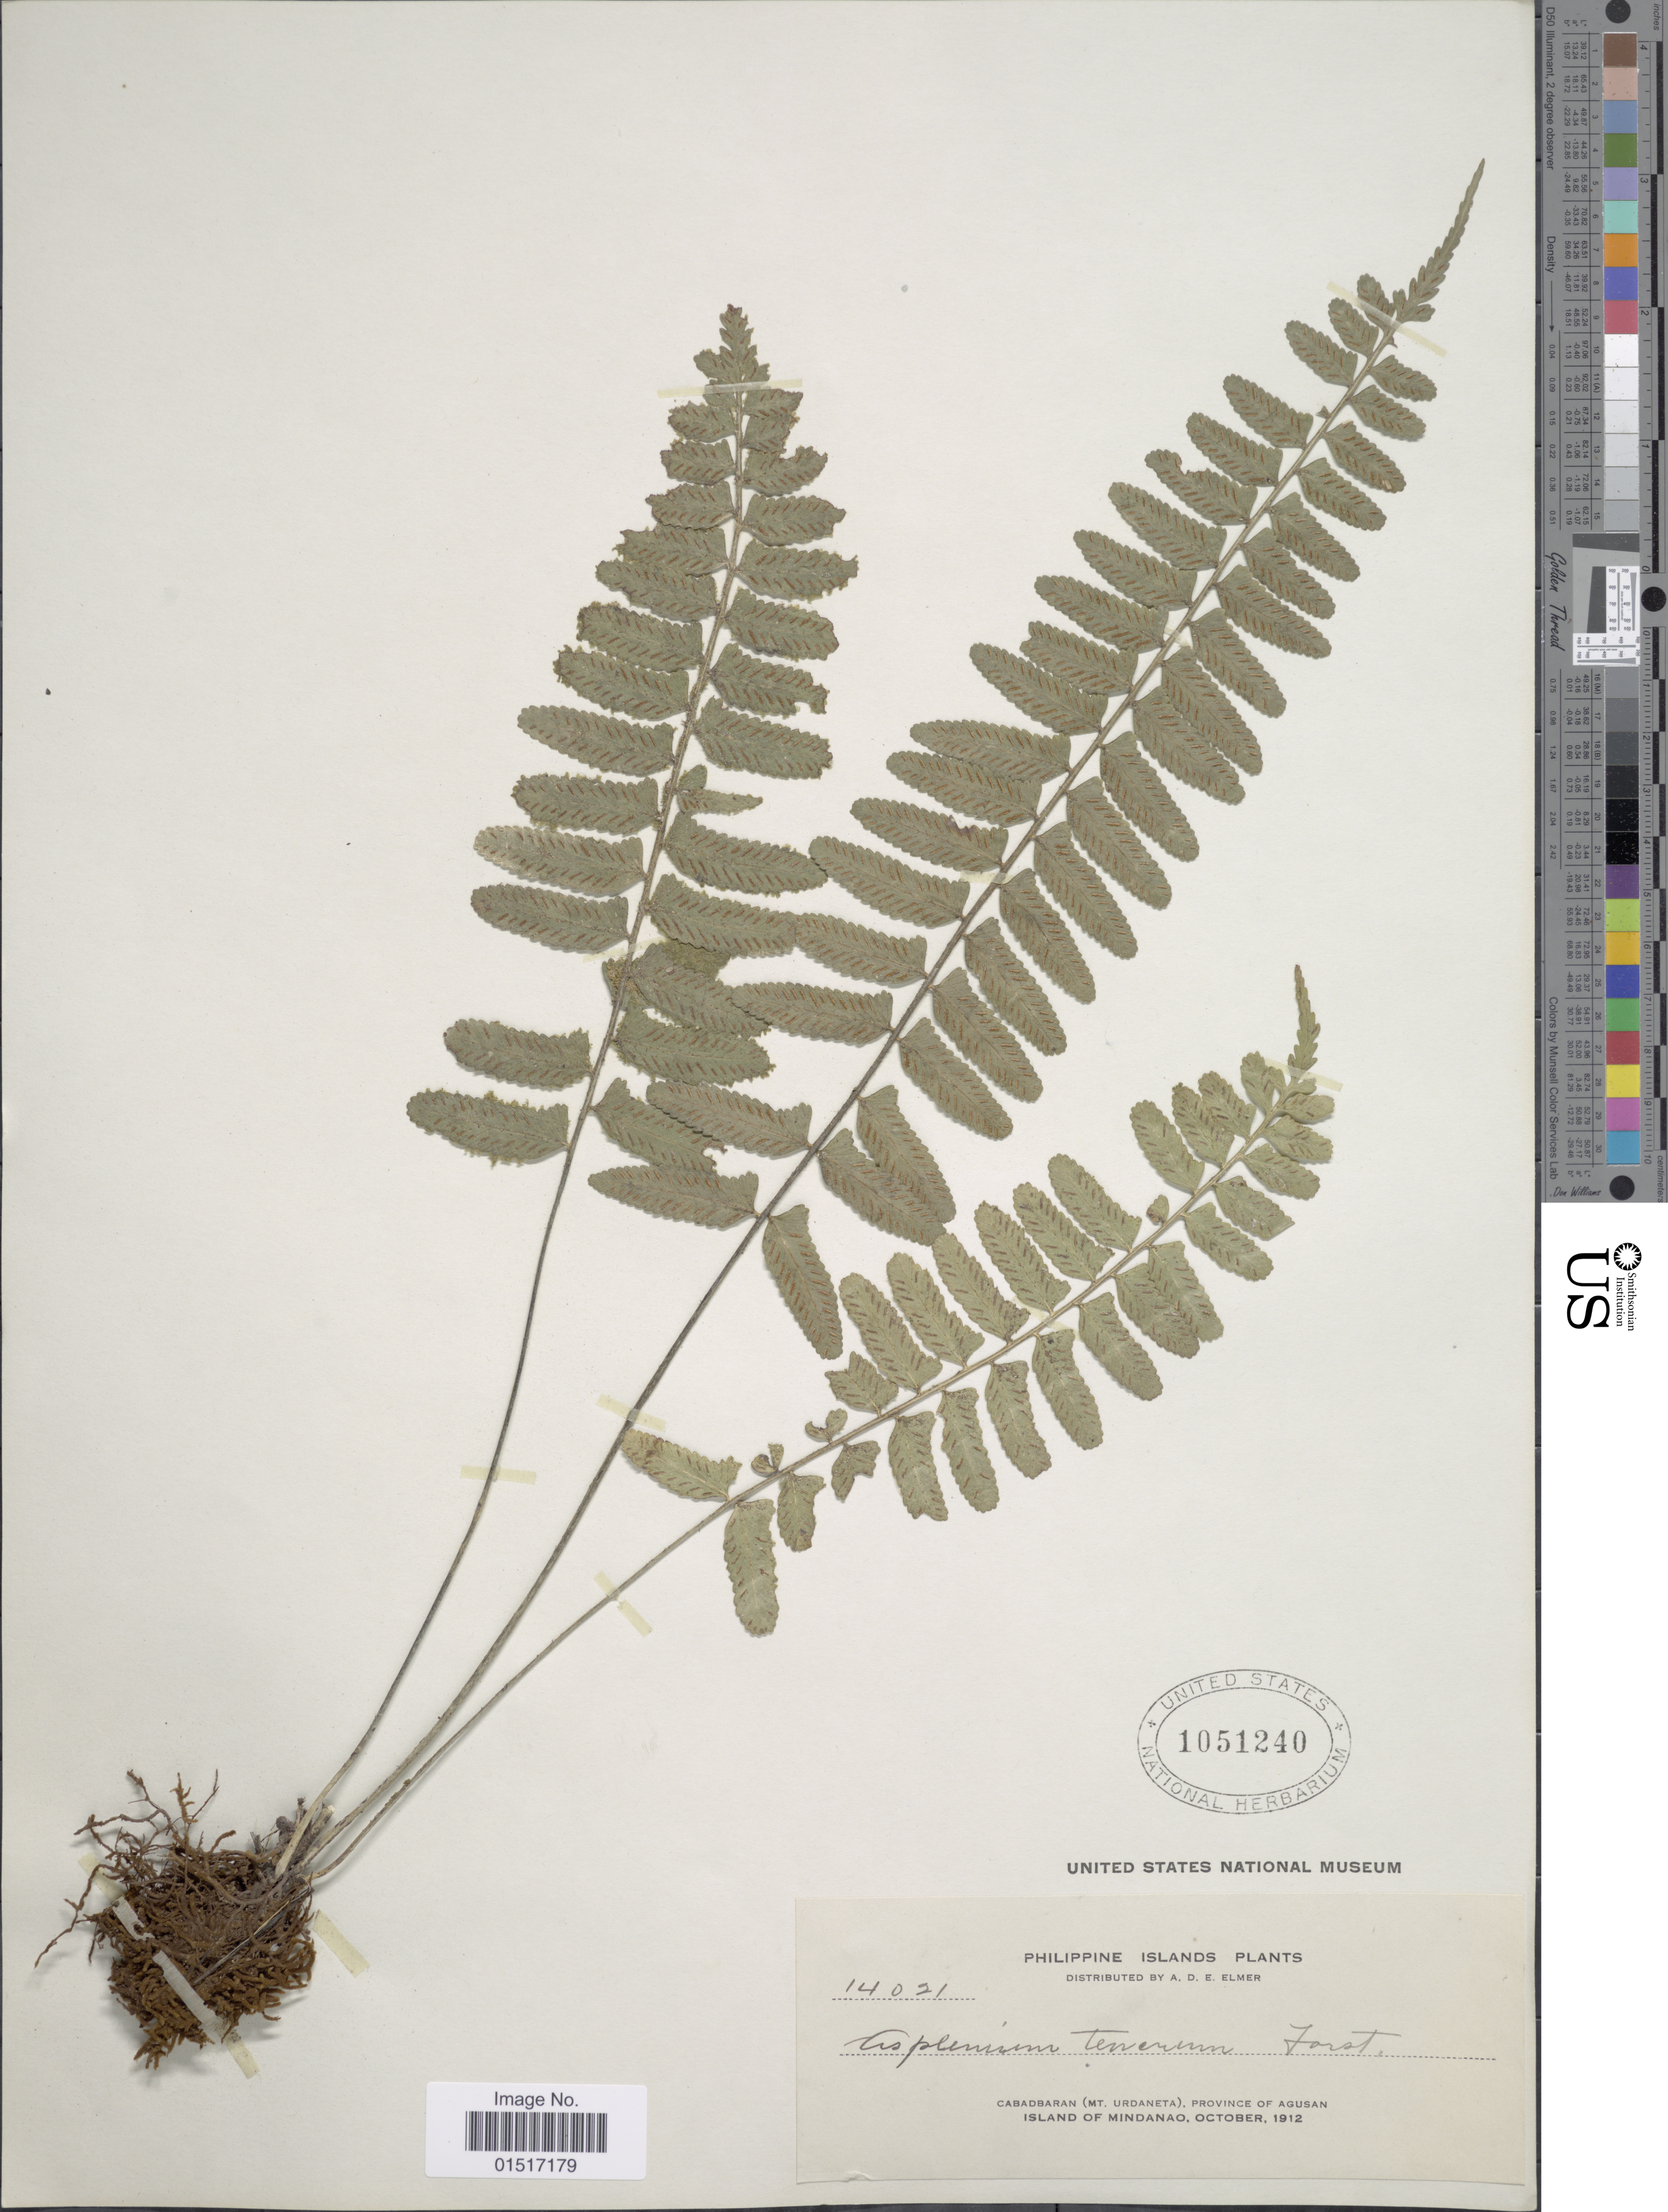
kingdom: Plantae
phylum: Tracheophyta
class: Polypodiopsida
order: Polypodiales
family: Aspleniaceae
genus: Asplenium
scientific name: Asplenium tenerum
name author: G. Forst.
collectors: A. D. E. Elmer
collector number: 14021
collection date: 1912-10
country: Philippines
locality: Cabadbaran (Mt. Urdaneta), province of Agusan. Island of Mindanao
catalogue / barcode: US 1051240